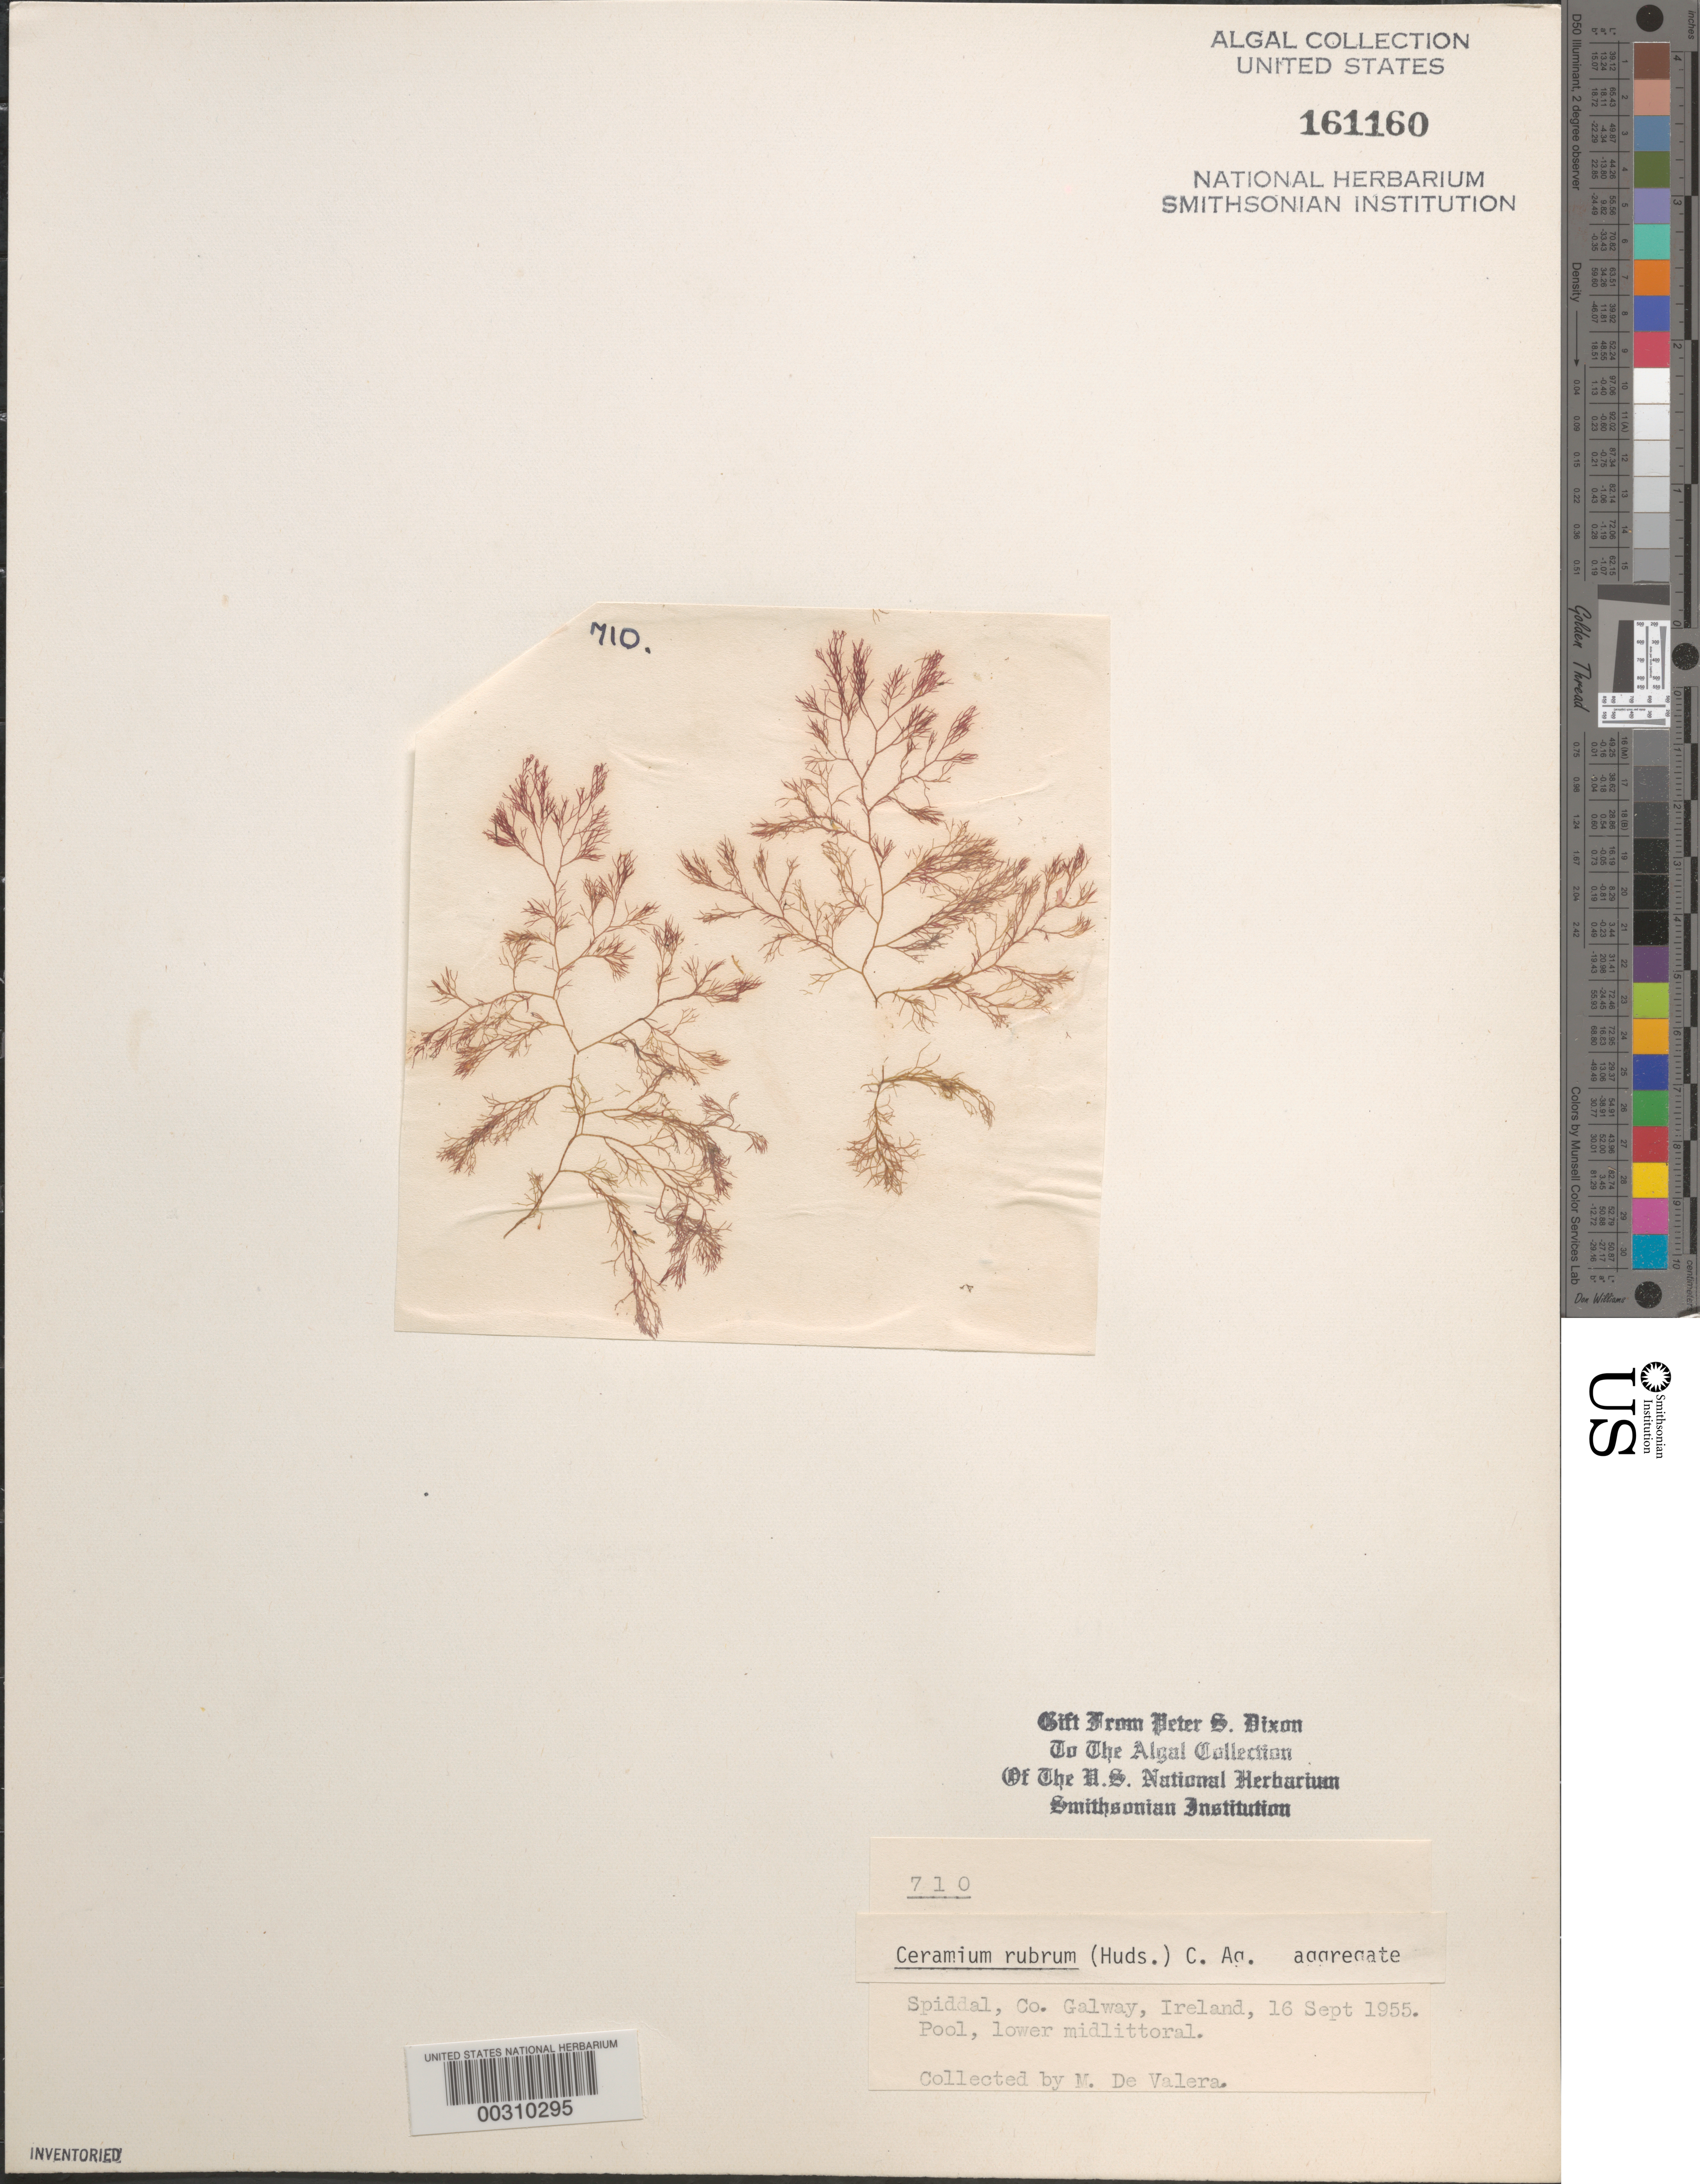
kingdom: Plantae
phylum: Rhodophyta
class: Florideophyceae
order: Ceramiales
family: Ceramiaceae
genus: Ceramium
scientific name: Ceramium rubrum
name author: C. Agardh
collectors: M. De Valera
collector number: PSD 710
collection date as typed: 16 Sep 1955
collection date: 1955-09-16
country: Ireland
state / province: Connaught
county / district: Galway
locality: Spiddal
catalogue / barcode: US 161160